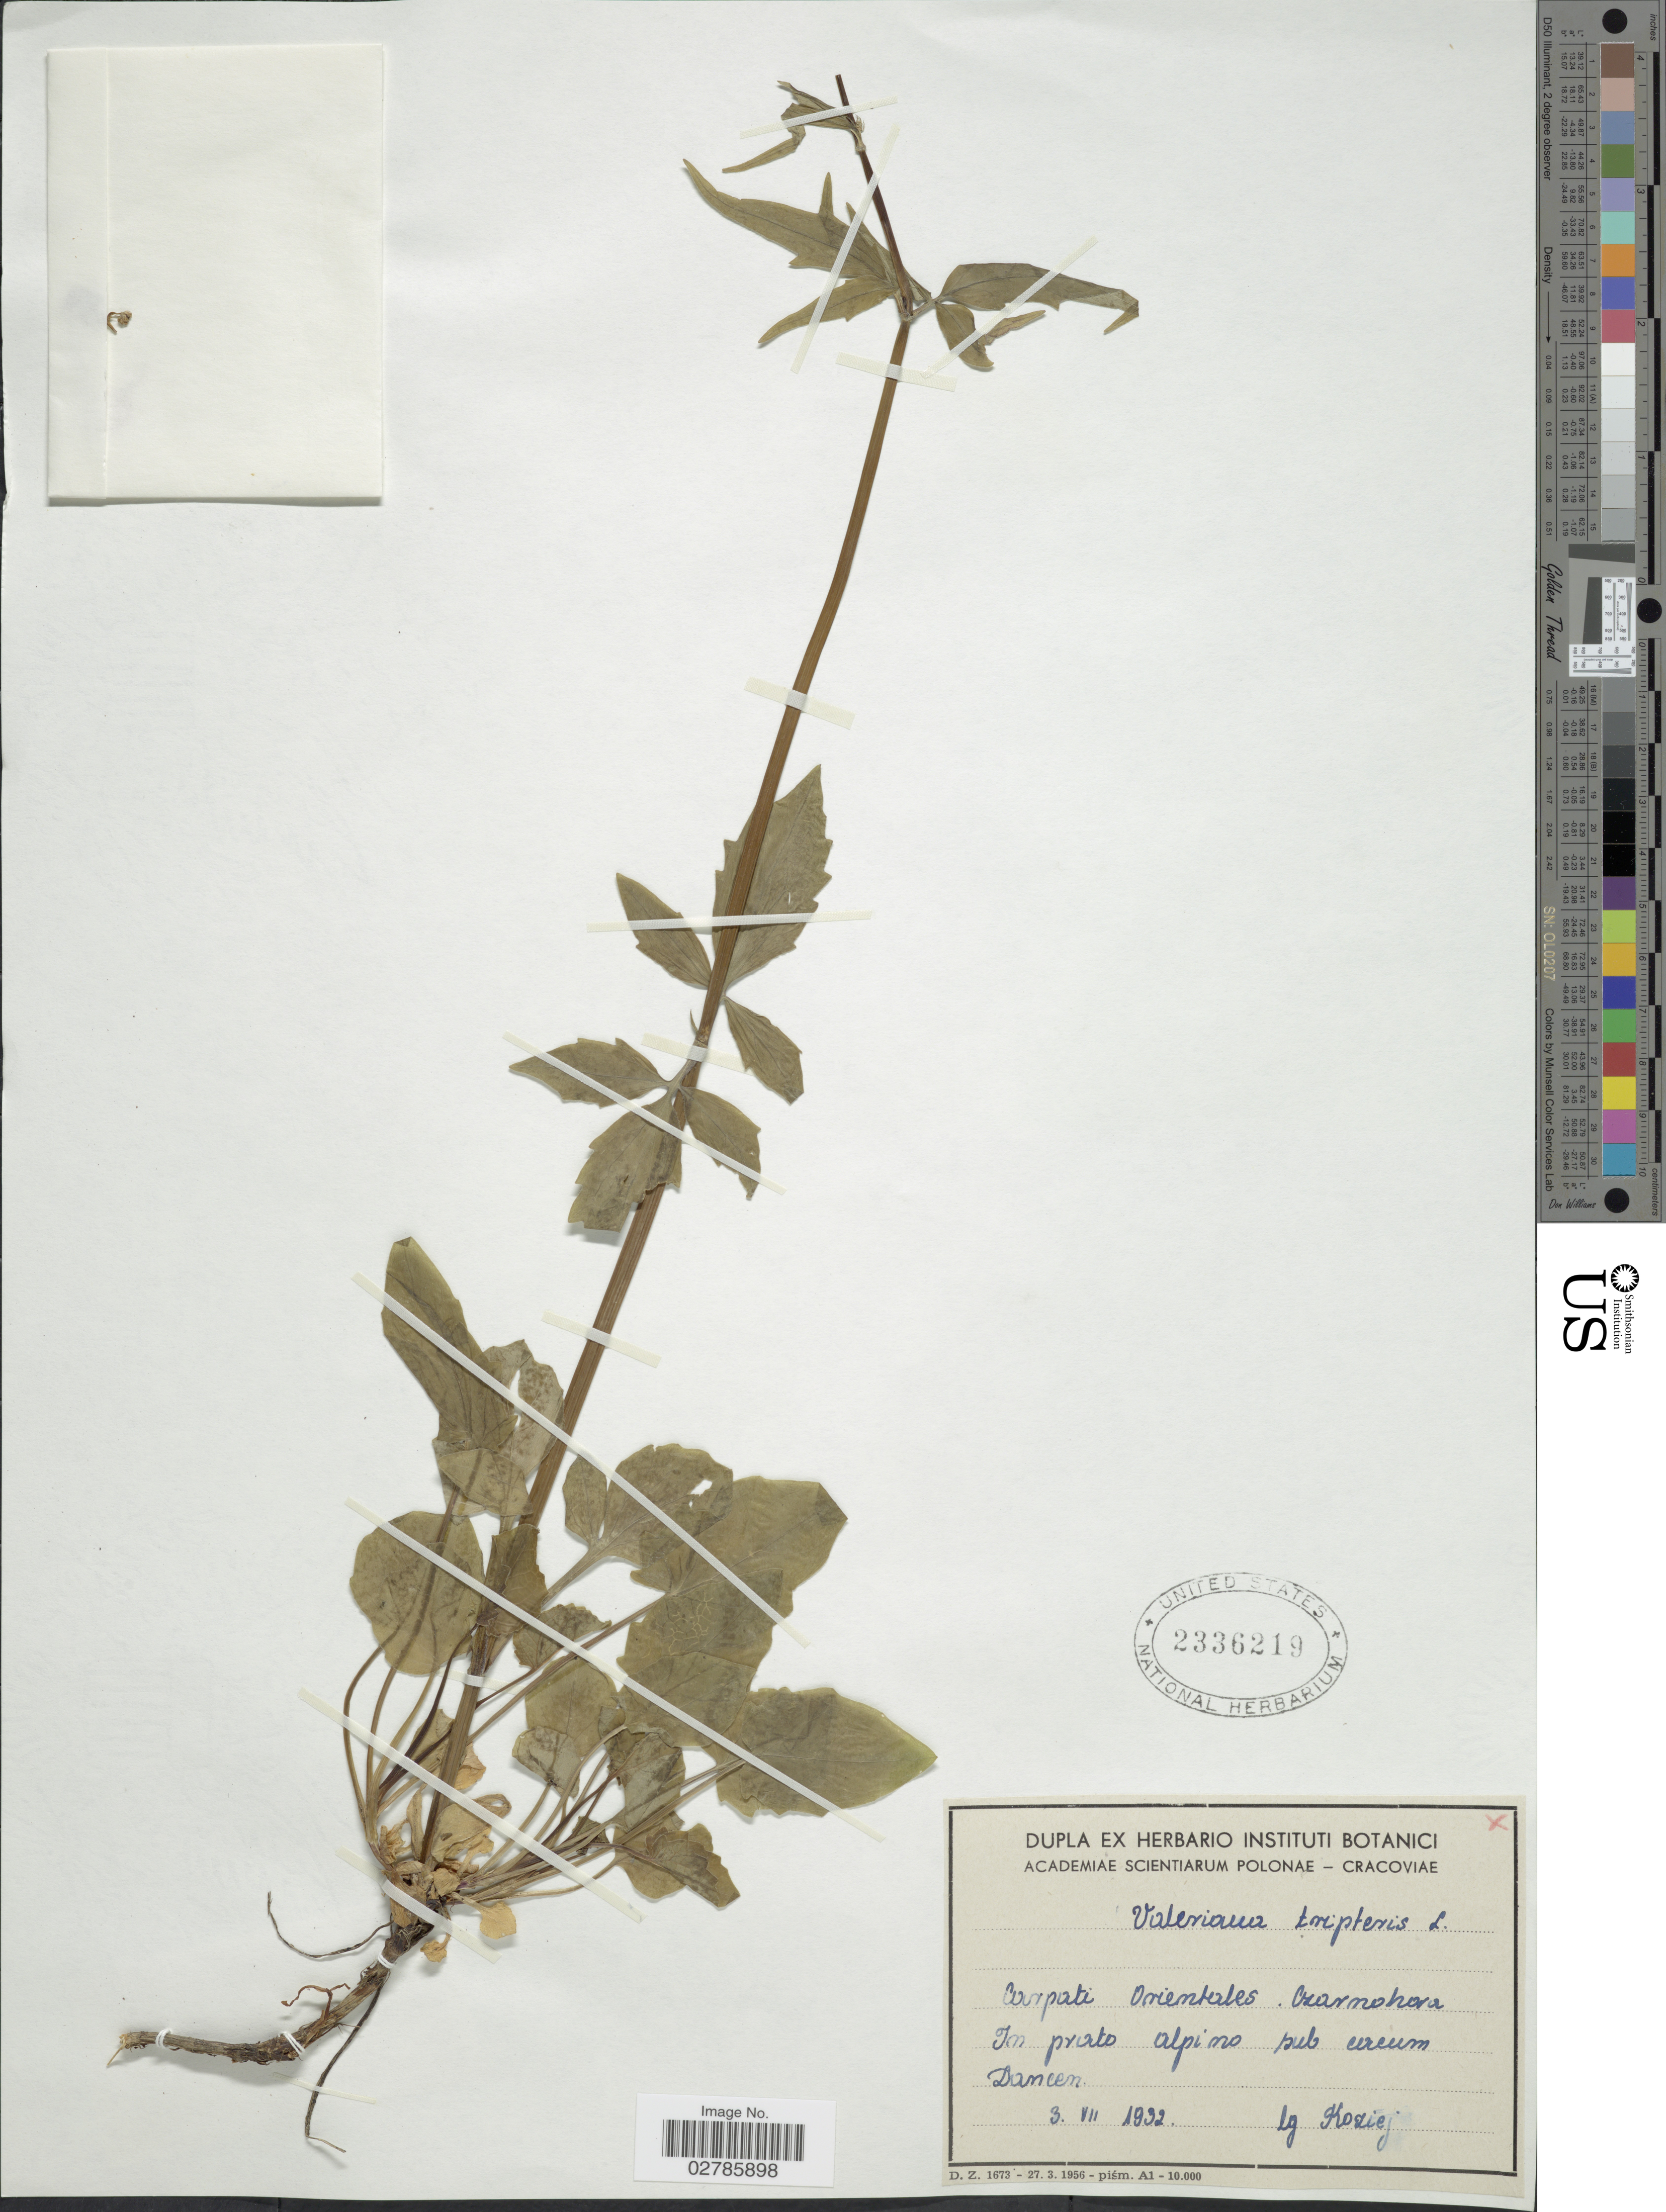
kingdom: Plantae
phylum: Tracheophyta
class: Magnoliopsida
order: Dipsacales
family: Caprifoliaceae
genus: Valeriana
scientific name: Valeriana tripteris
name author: L.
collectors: Koziej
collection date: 1932-07-03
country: Ukraine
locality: Carpati Orientales. Czarnohora. In prato alpino sub urcum Dancen.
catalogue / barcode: US 2336219